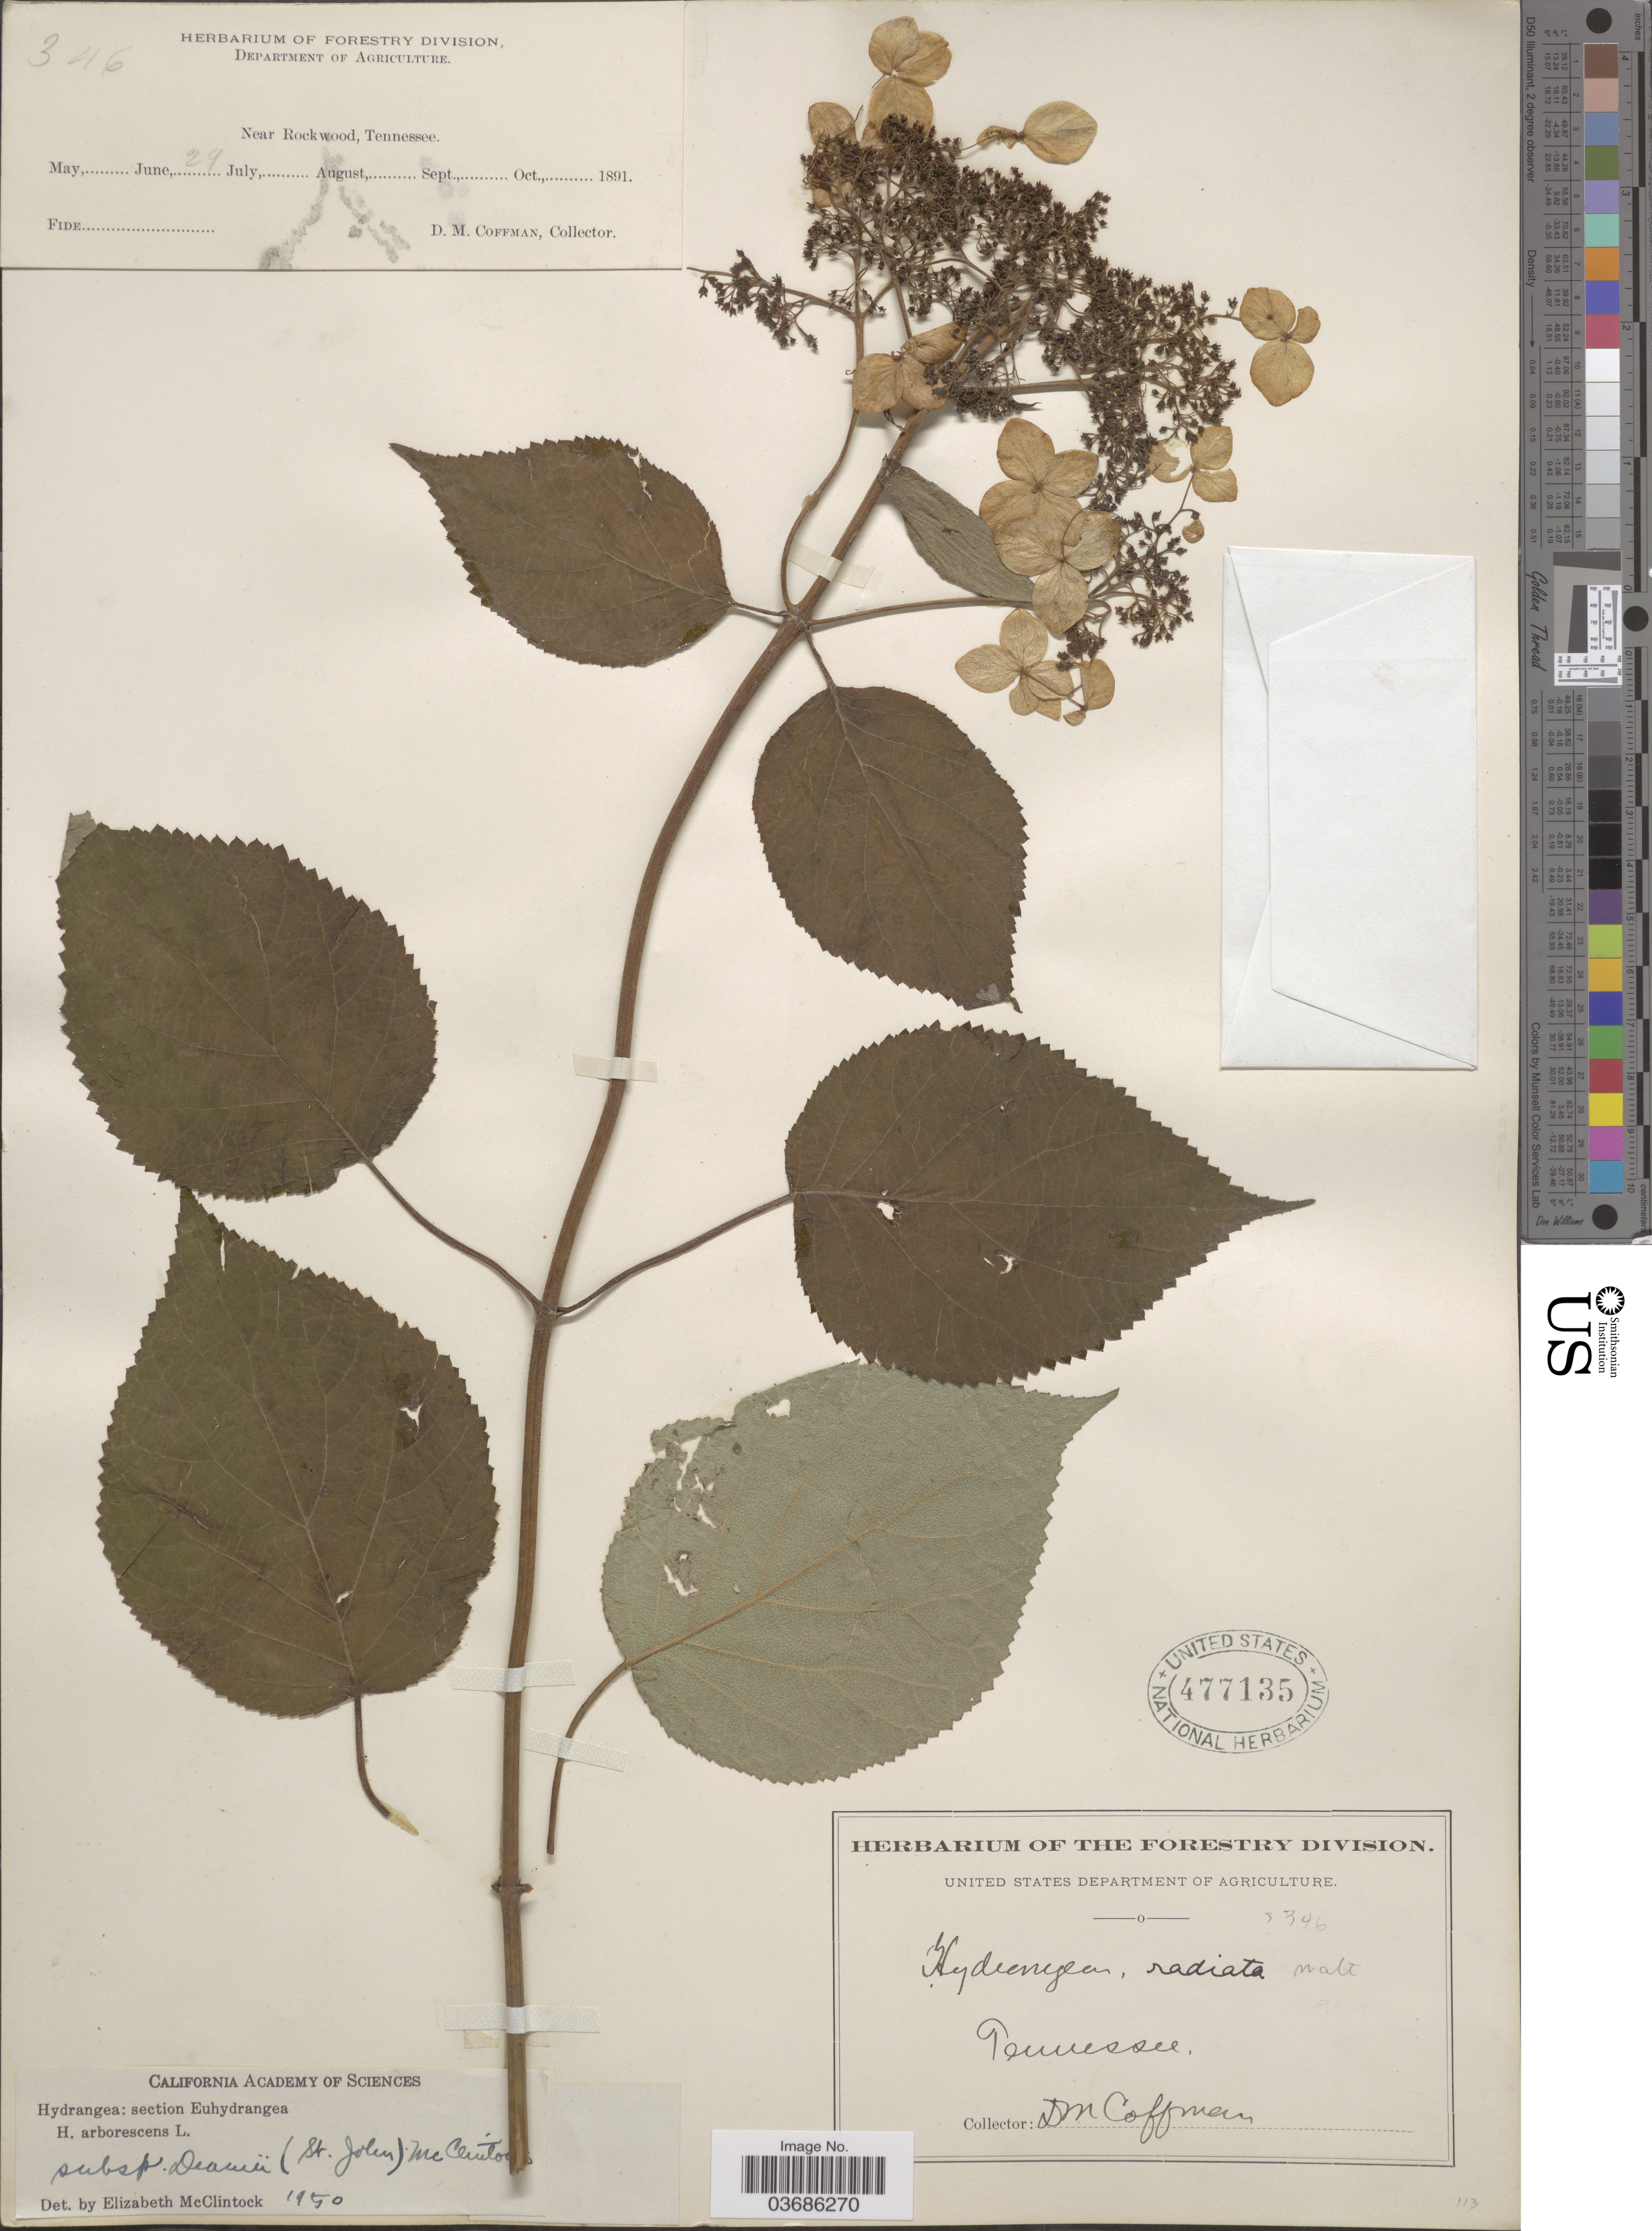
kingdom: Plantae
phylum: Tracheophyta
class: Magnoliopsida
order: Cornales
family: Hydrangeaceae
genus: Hydrangea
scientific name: Hydrangea arborescens var. deamii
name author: H. St. John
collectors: D. M. Coffman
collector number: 346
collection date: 1891-06-29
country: United States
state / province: Tennessee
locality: Near Rockwood.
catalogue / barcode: US 477135